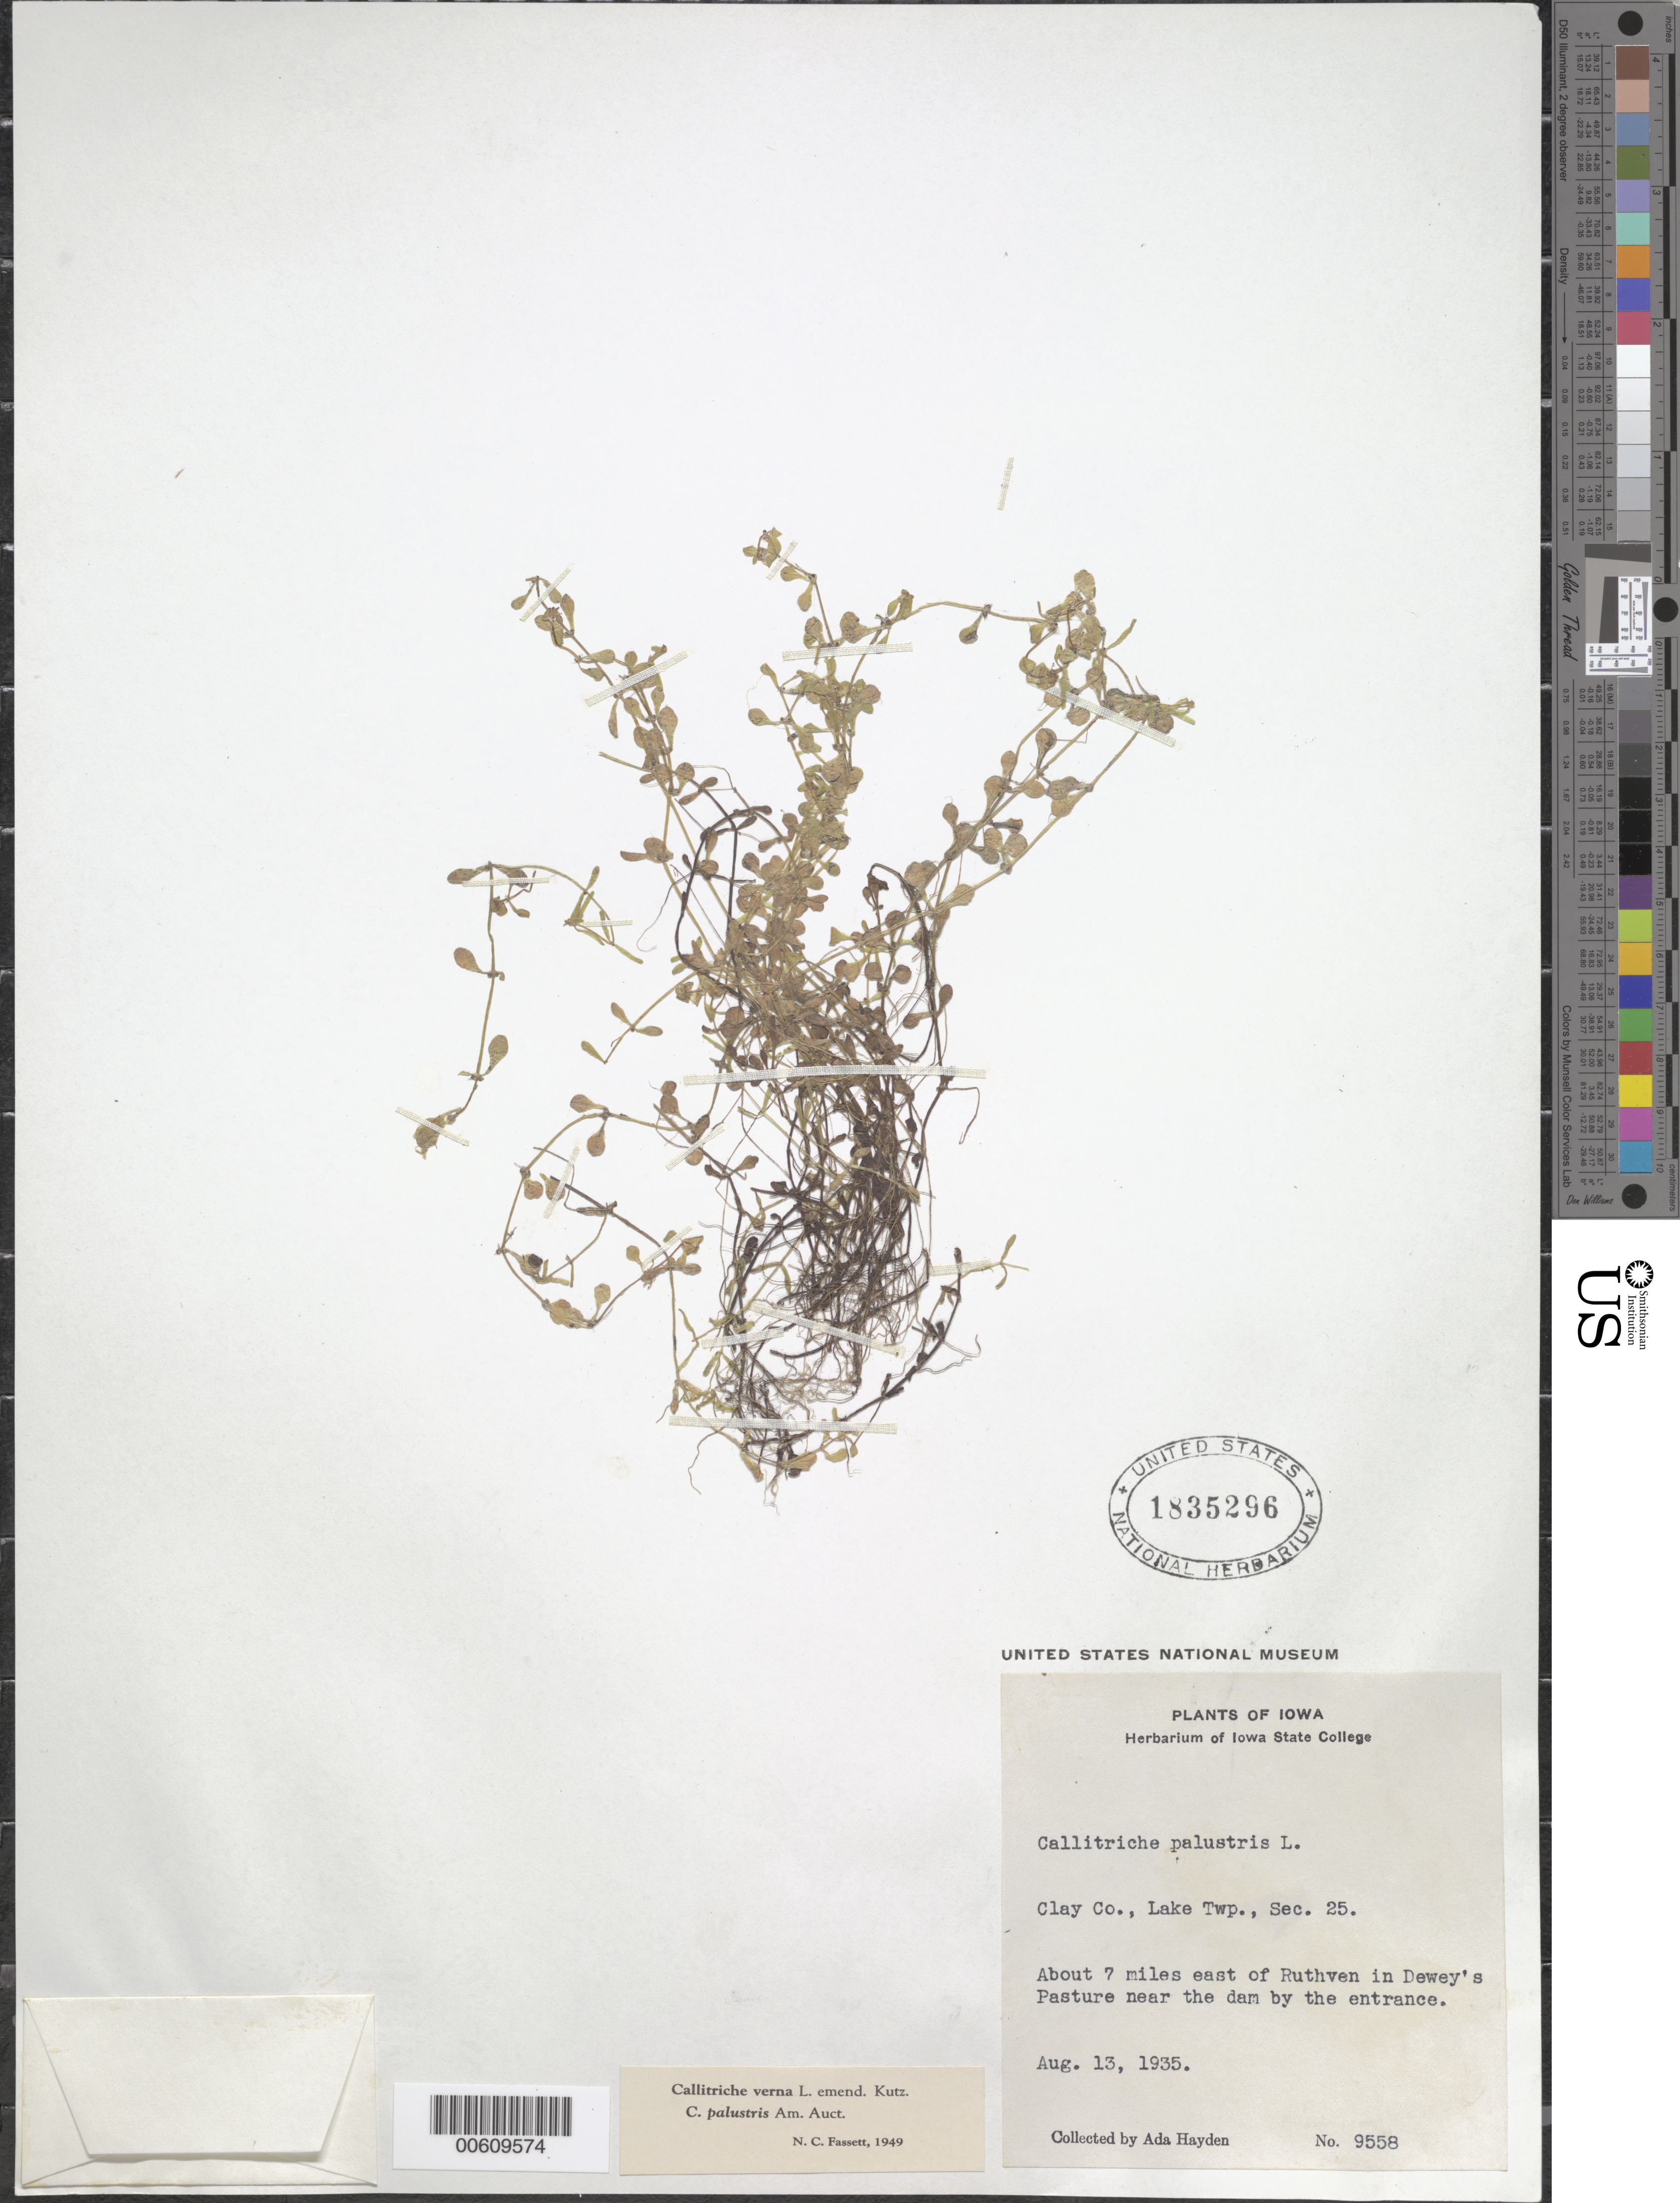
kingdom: Plantae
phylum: Tracheophyta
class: Magnoliopsida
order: Lamiales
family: Plantaginaceae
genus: Callitriche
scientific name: Callitriche verna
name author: L.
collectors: A. Hayden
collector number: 9558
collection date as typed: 13 Aug 1935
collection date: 1935-08-13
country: United States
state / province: Iowa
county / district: Clay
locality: E of Ruthvenn in Dewey's Pasture near the dam by the entrance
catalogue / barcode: US 1835296